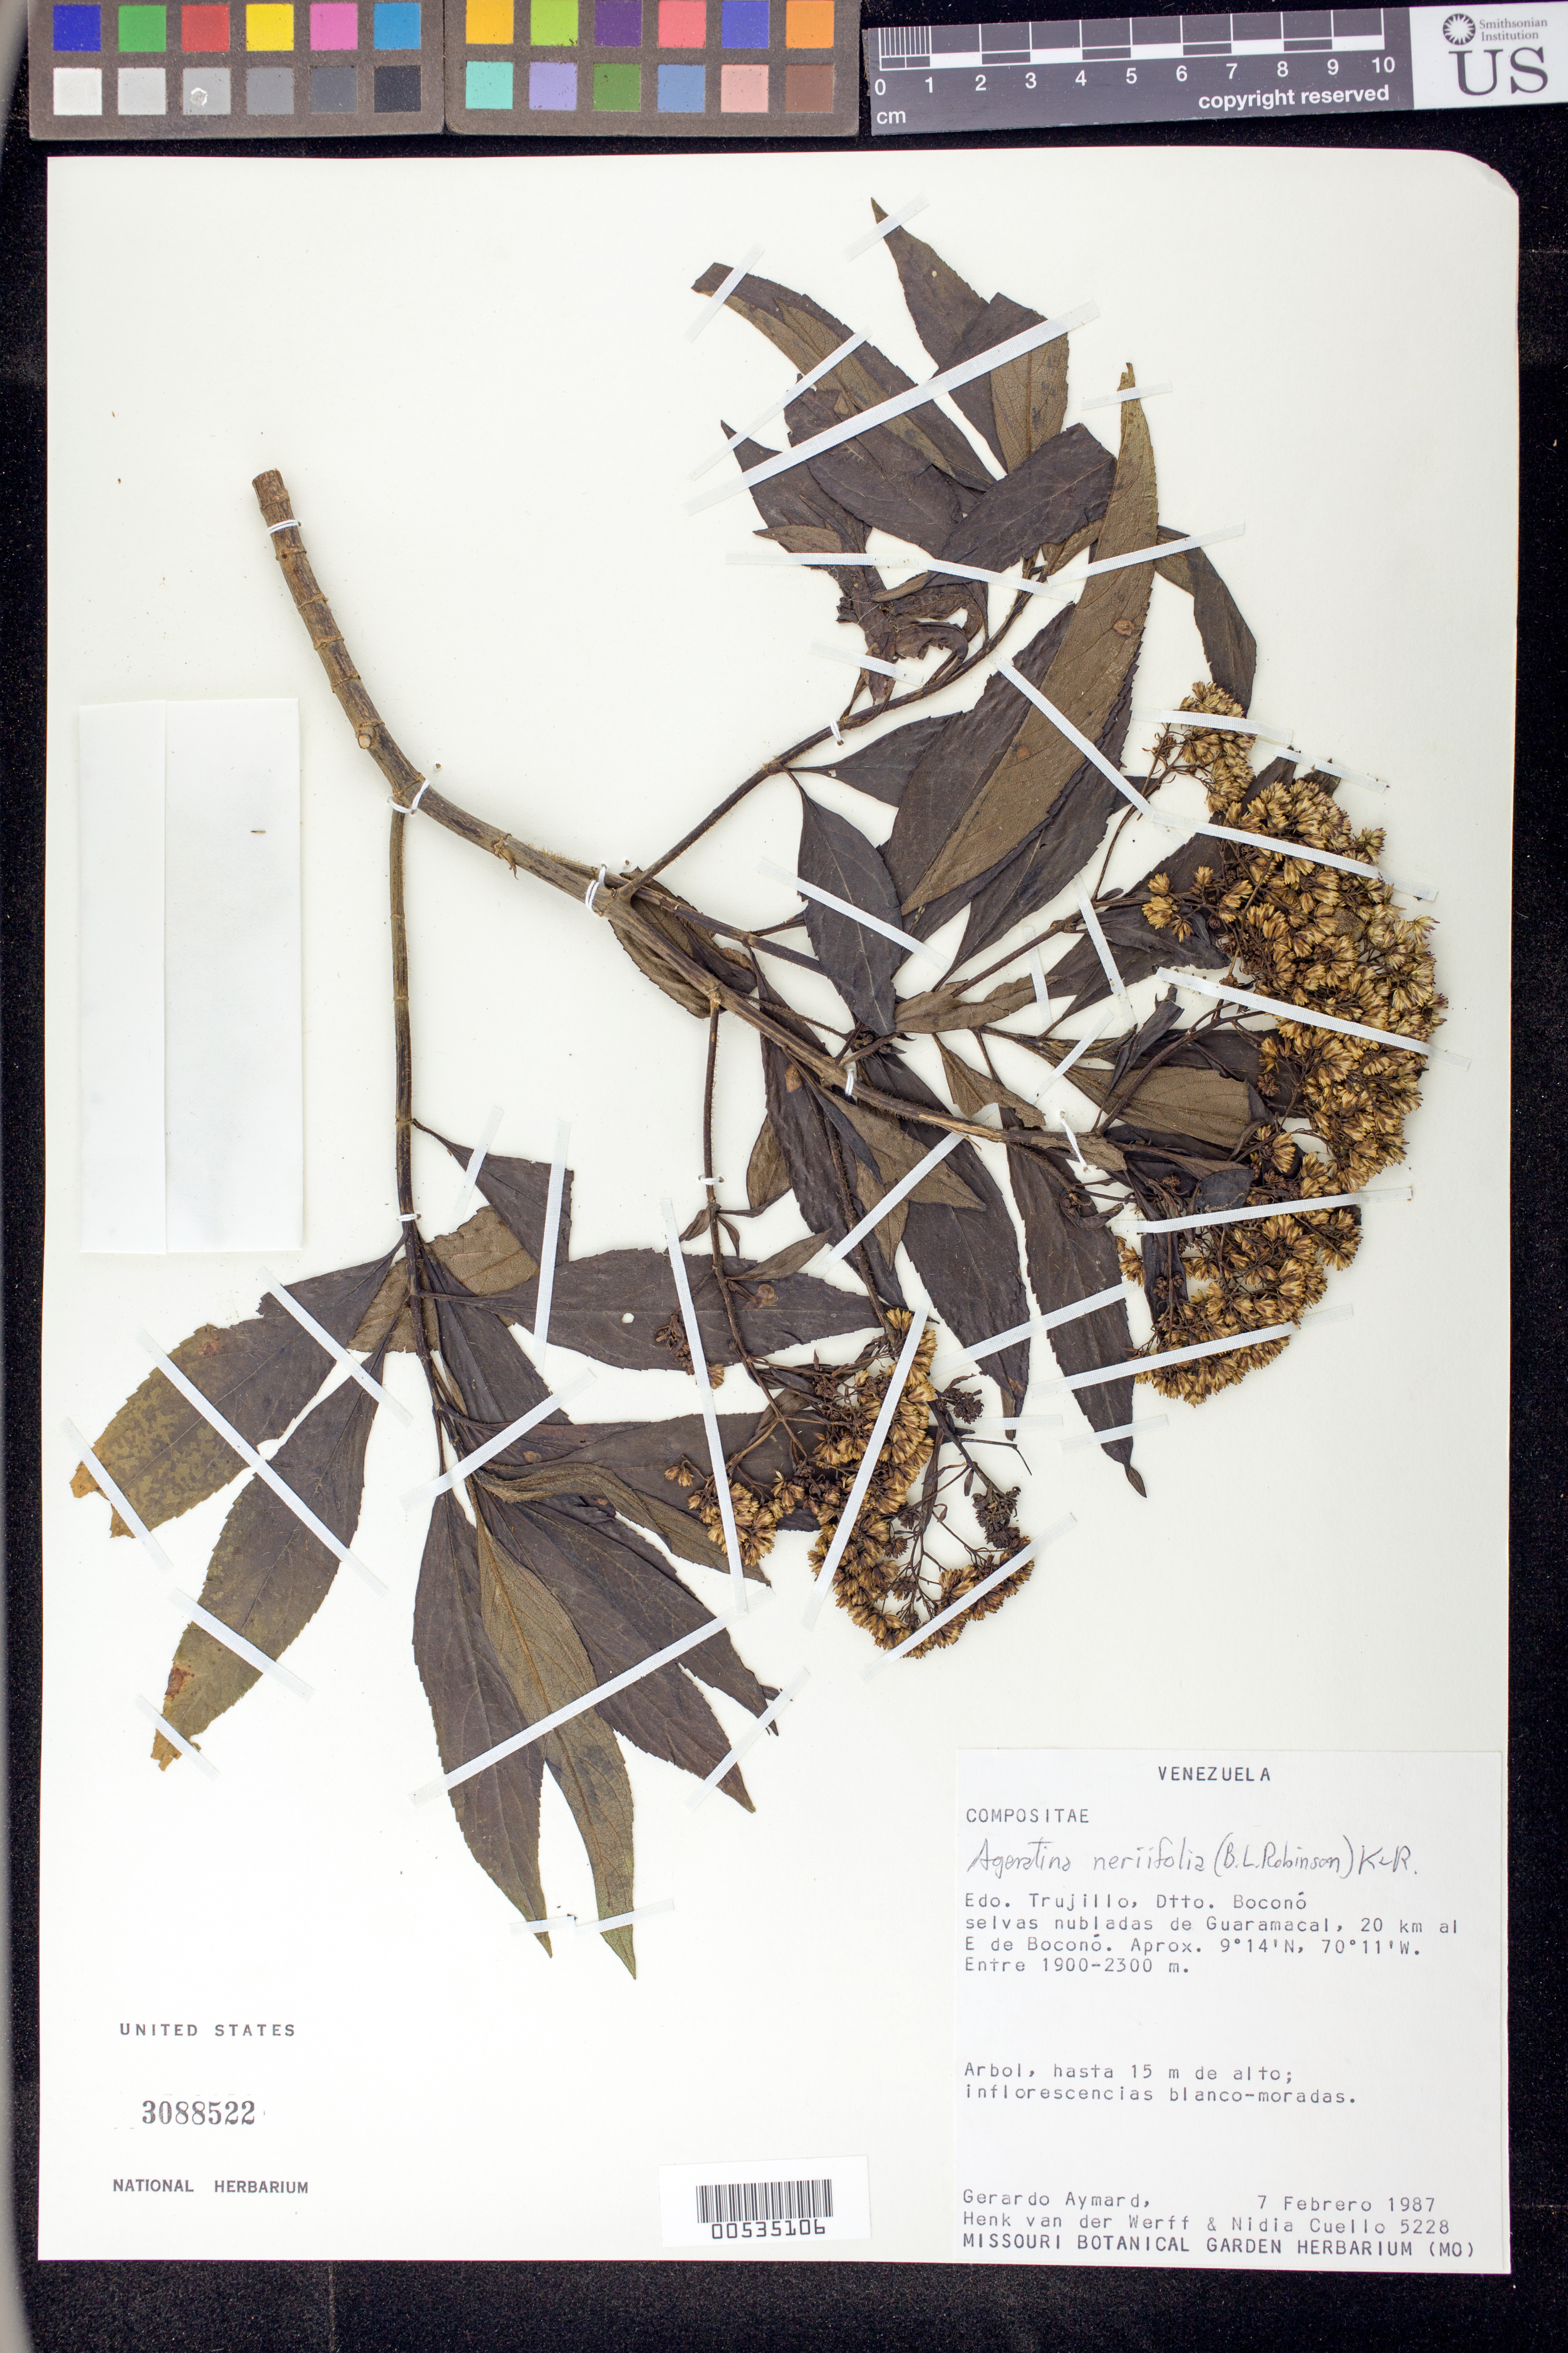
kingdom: Plantae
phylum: Tracheophyta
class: Magnoliopsida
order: Asterales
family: Asteraceae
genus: Ageratina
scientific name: Ageratina neriifolia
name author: (B.L. Rob.) R.M. King & H. Rob.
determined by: Robinson, Harold E., (US)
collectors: G. A. Aymard, H. van der Werff & N. L. Cuello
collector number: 5228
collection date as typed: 07 Feb 1987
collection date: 1987-02-07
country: Venezuela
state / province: Trujillo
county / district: Boconó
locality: Guaramacal. 20 km E Boconó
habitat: Selvas nubladas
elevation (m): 1900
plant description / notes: MO, PORT, US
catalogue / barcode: US 3088522